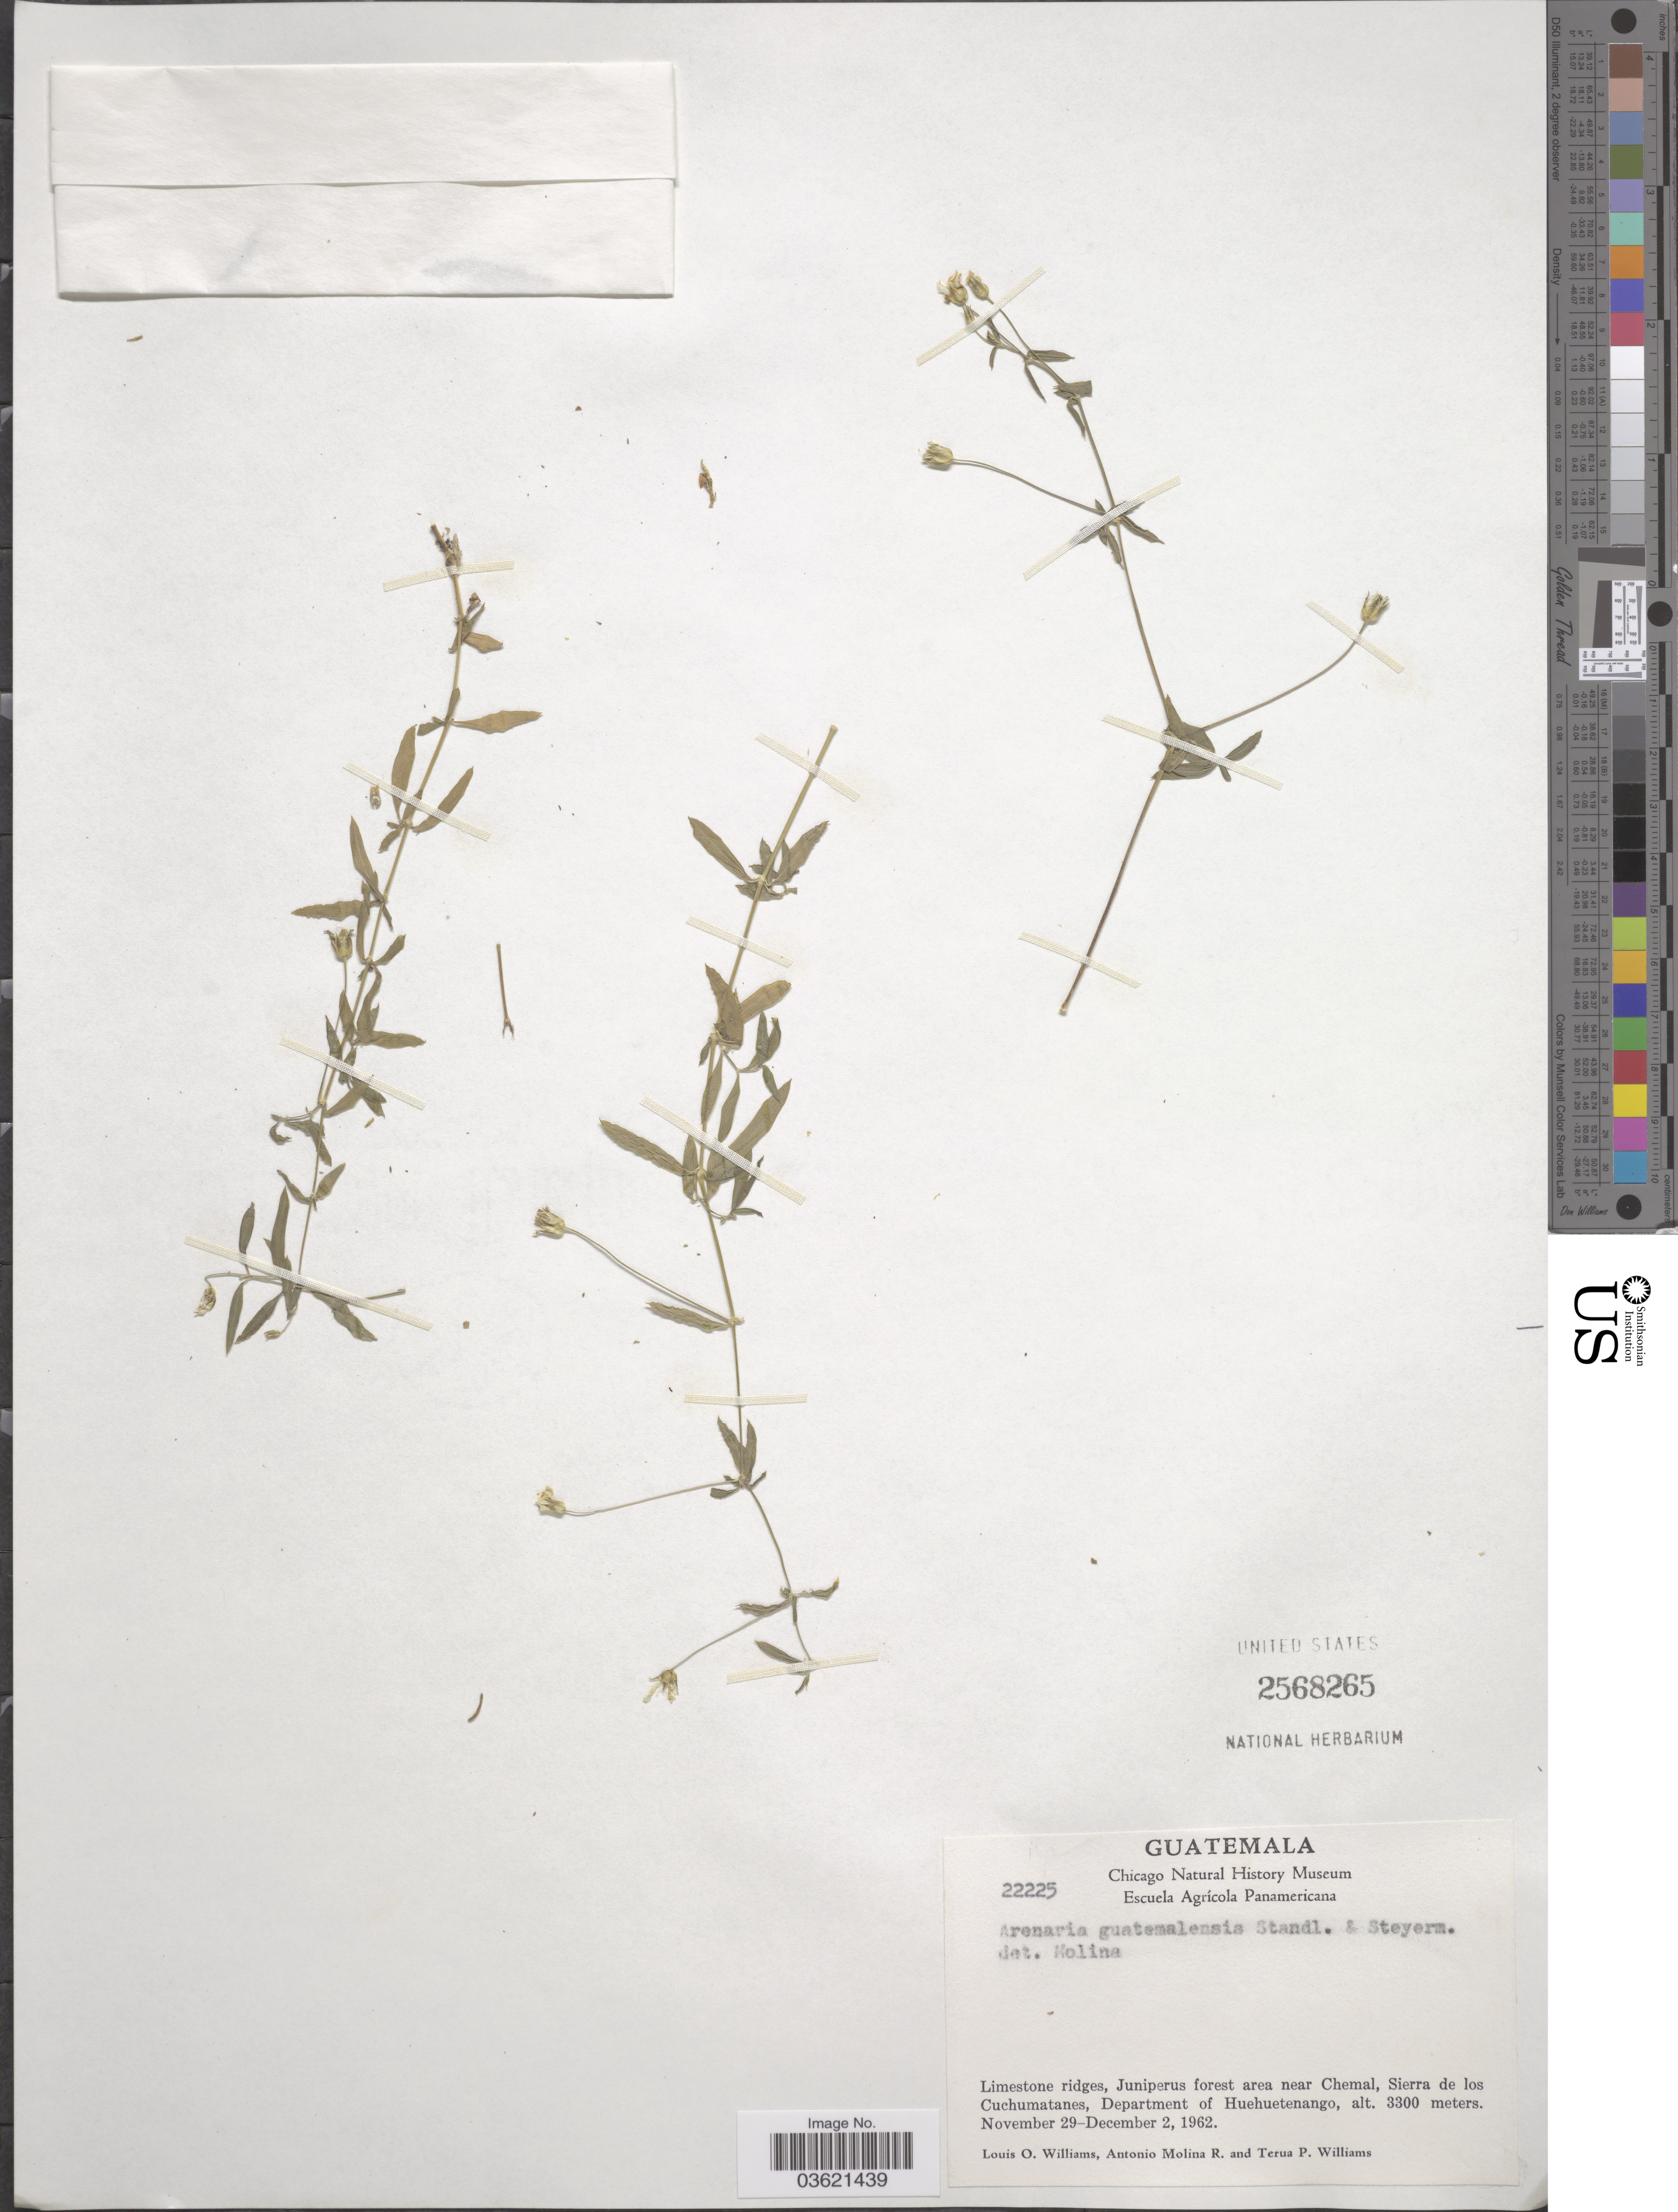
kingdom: Plantae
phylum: Tracheophyta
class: Magnoliopsida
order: Caryophyllales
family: Caryophyllaceae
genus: Arenaria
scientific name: Arenaria guatemalensis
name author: Standl. ex Steyerm.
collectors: L. O. Williams, A. Molina R. & T. Williams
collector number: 22225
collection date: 1962-11-29/1962-12-02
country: Guatemala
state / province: Huehuetenango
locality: Limestone ridges, Juniperus forest area near Chemal, Sierra de los Cuchumatanes, Department of Huehuetenango.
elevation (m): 3300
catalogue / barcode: US 2568265